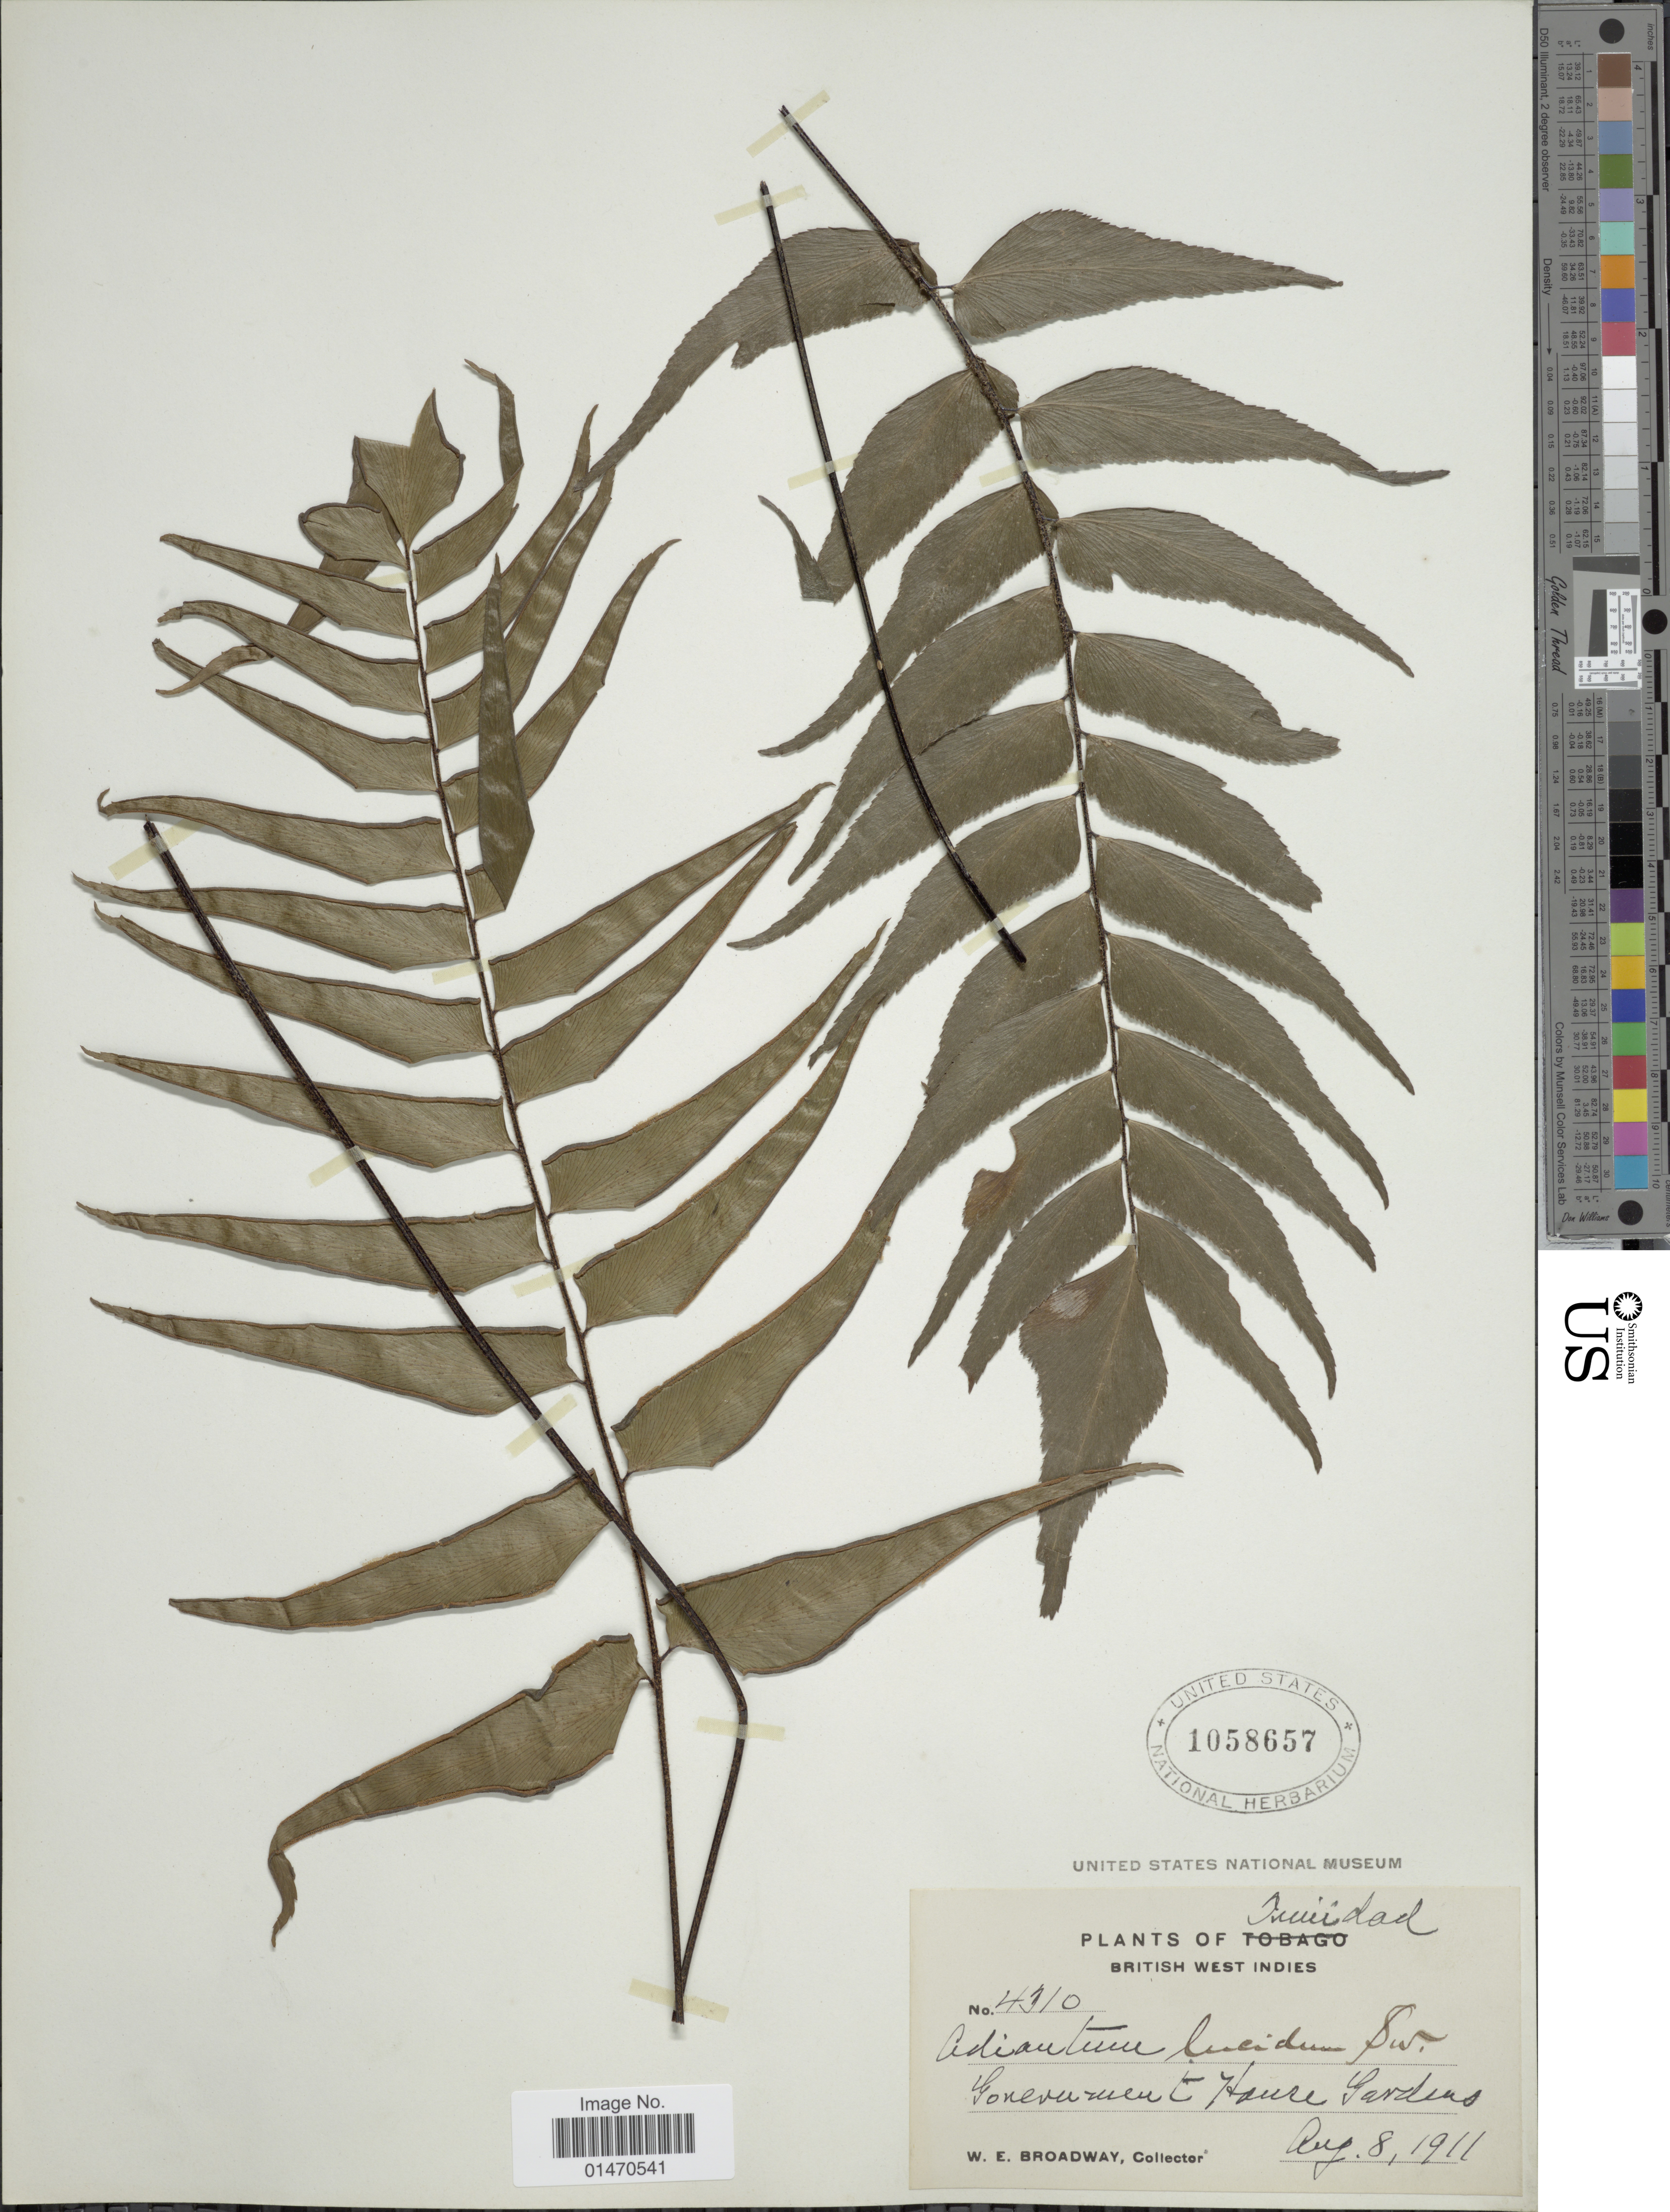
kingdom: Plantae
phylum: Tracheophyta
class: Polypodiopsida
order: Polypodiales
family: Pteridaceae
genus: Adiantum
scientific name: Adiantum lucidum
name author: (Cav.) Sw.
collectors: W. E. Broadway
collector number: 4310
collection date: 1911-08-08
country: Trinidad and Tobago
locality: Trinidad, British West Indies, Goverment House Gardens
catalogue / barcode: US 1058657